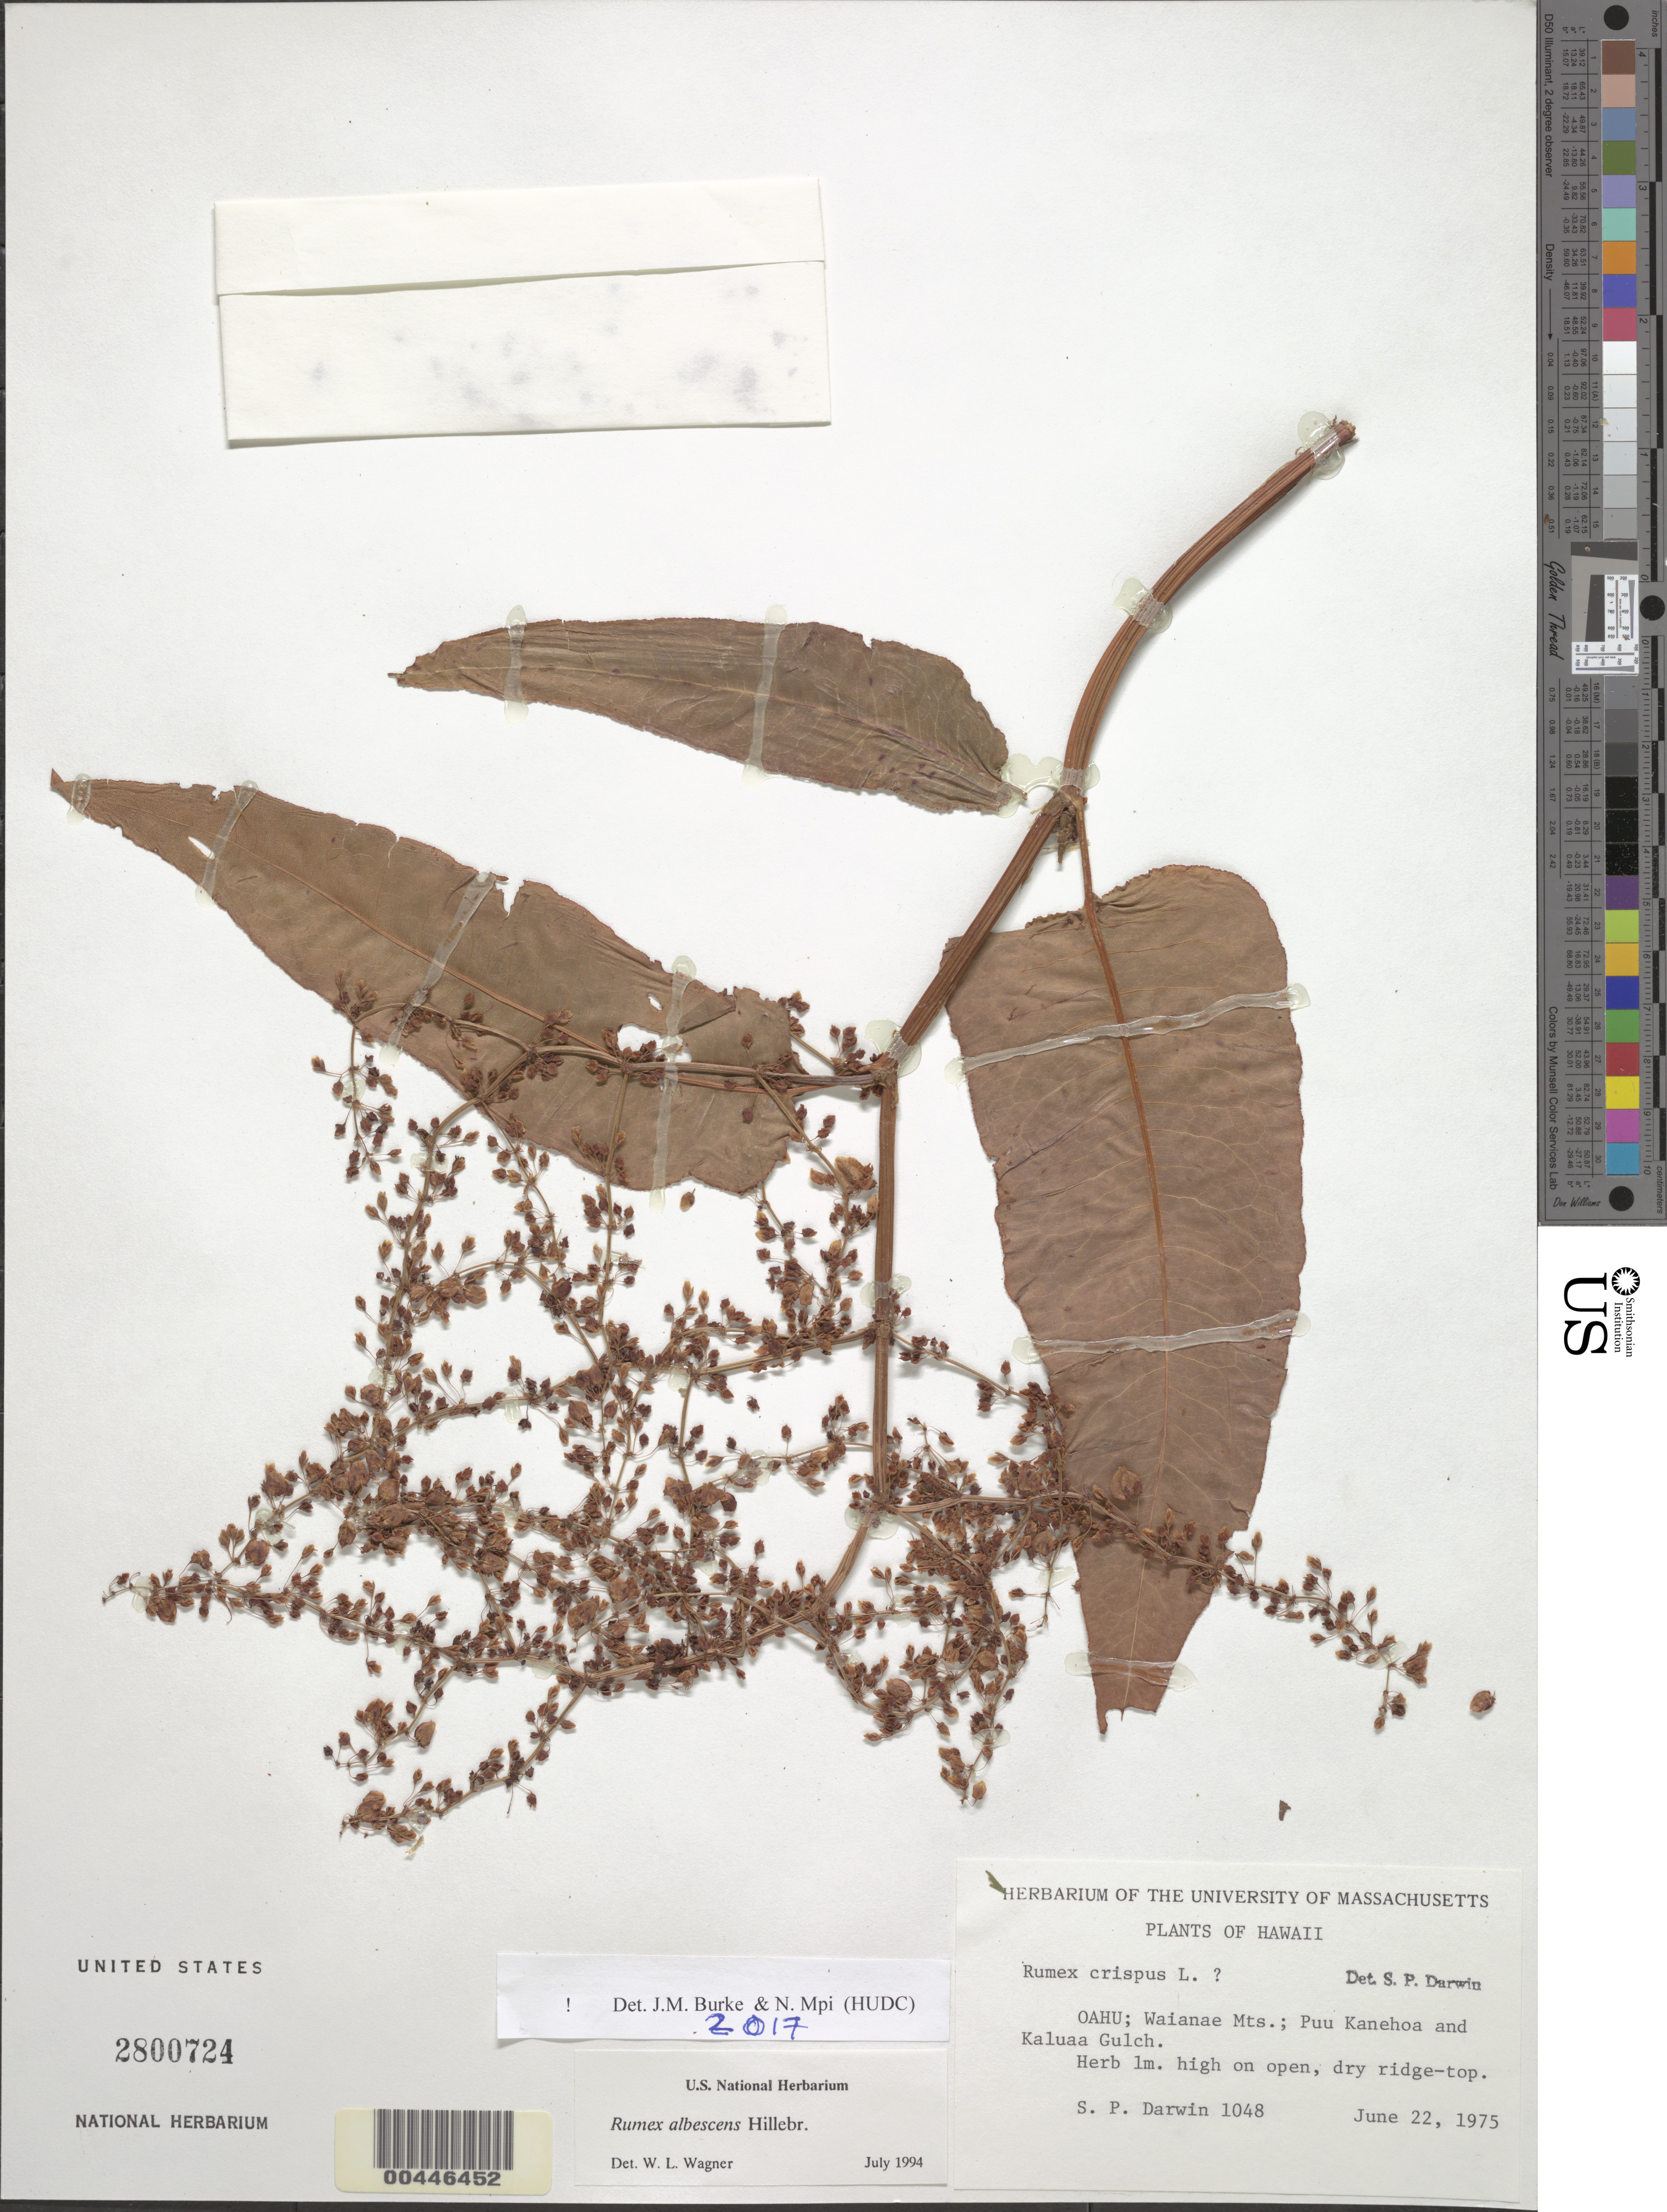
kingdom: Plantae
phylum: Tracheophyta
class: Magnoliopsida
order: Caryophyllales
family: Polygonaceae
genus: Rumex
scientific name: Rumex albescens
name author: Hillebr.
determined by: Wagner, W. L., (BOT), Smithsonian Institution - National Museum of Natural History (UNITED STATES)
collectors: S. P. Darwin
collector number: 1048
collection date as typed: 22 Jun 1975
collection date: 1975-06-22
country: United States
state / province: Hawaii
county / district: Honolulu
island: Oahu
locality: Waianae Mts, Puu Kanehoa and Kaluaa Gulch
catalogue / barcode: US 2800724